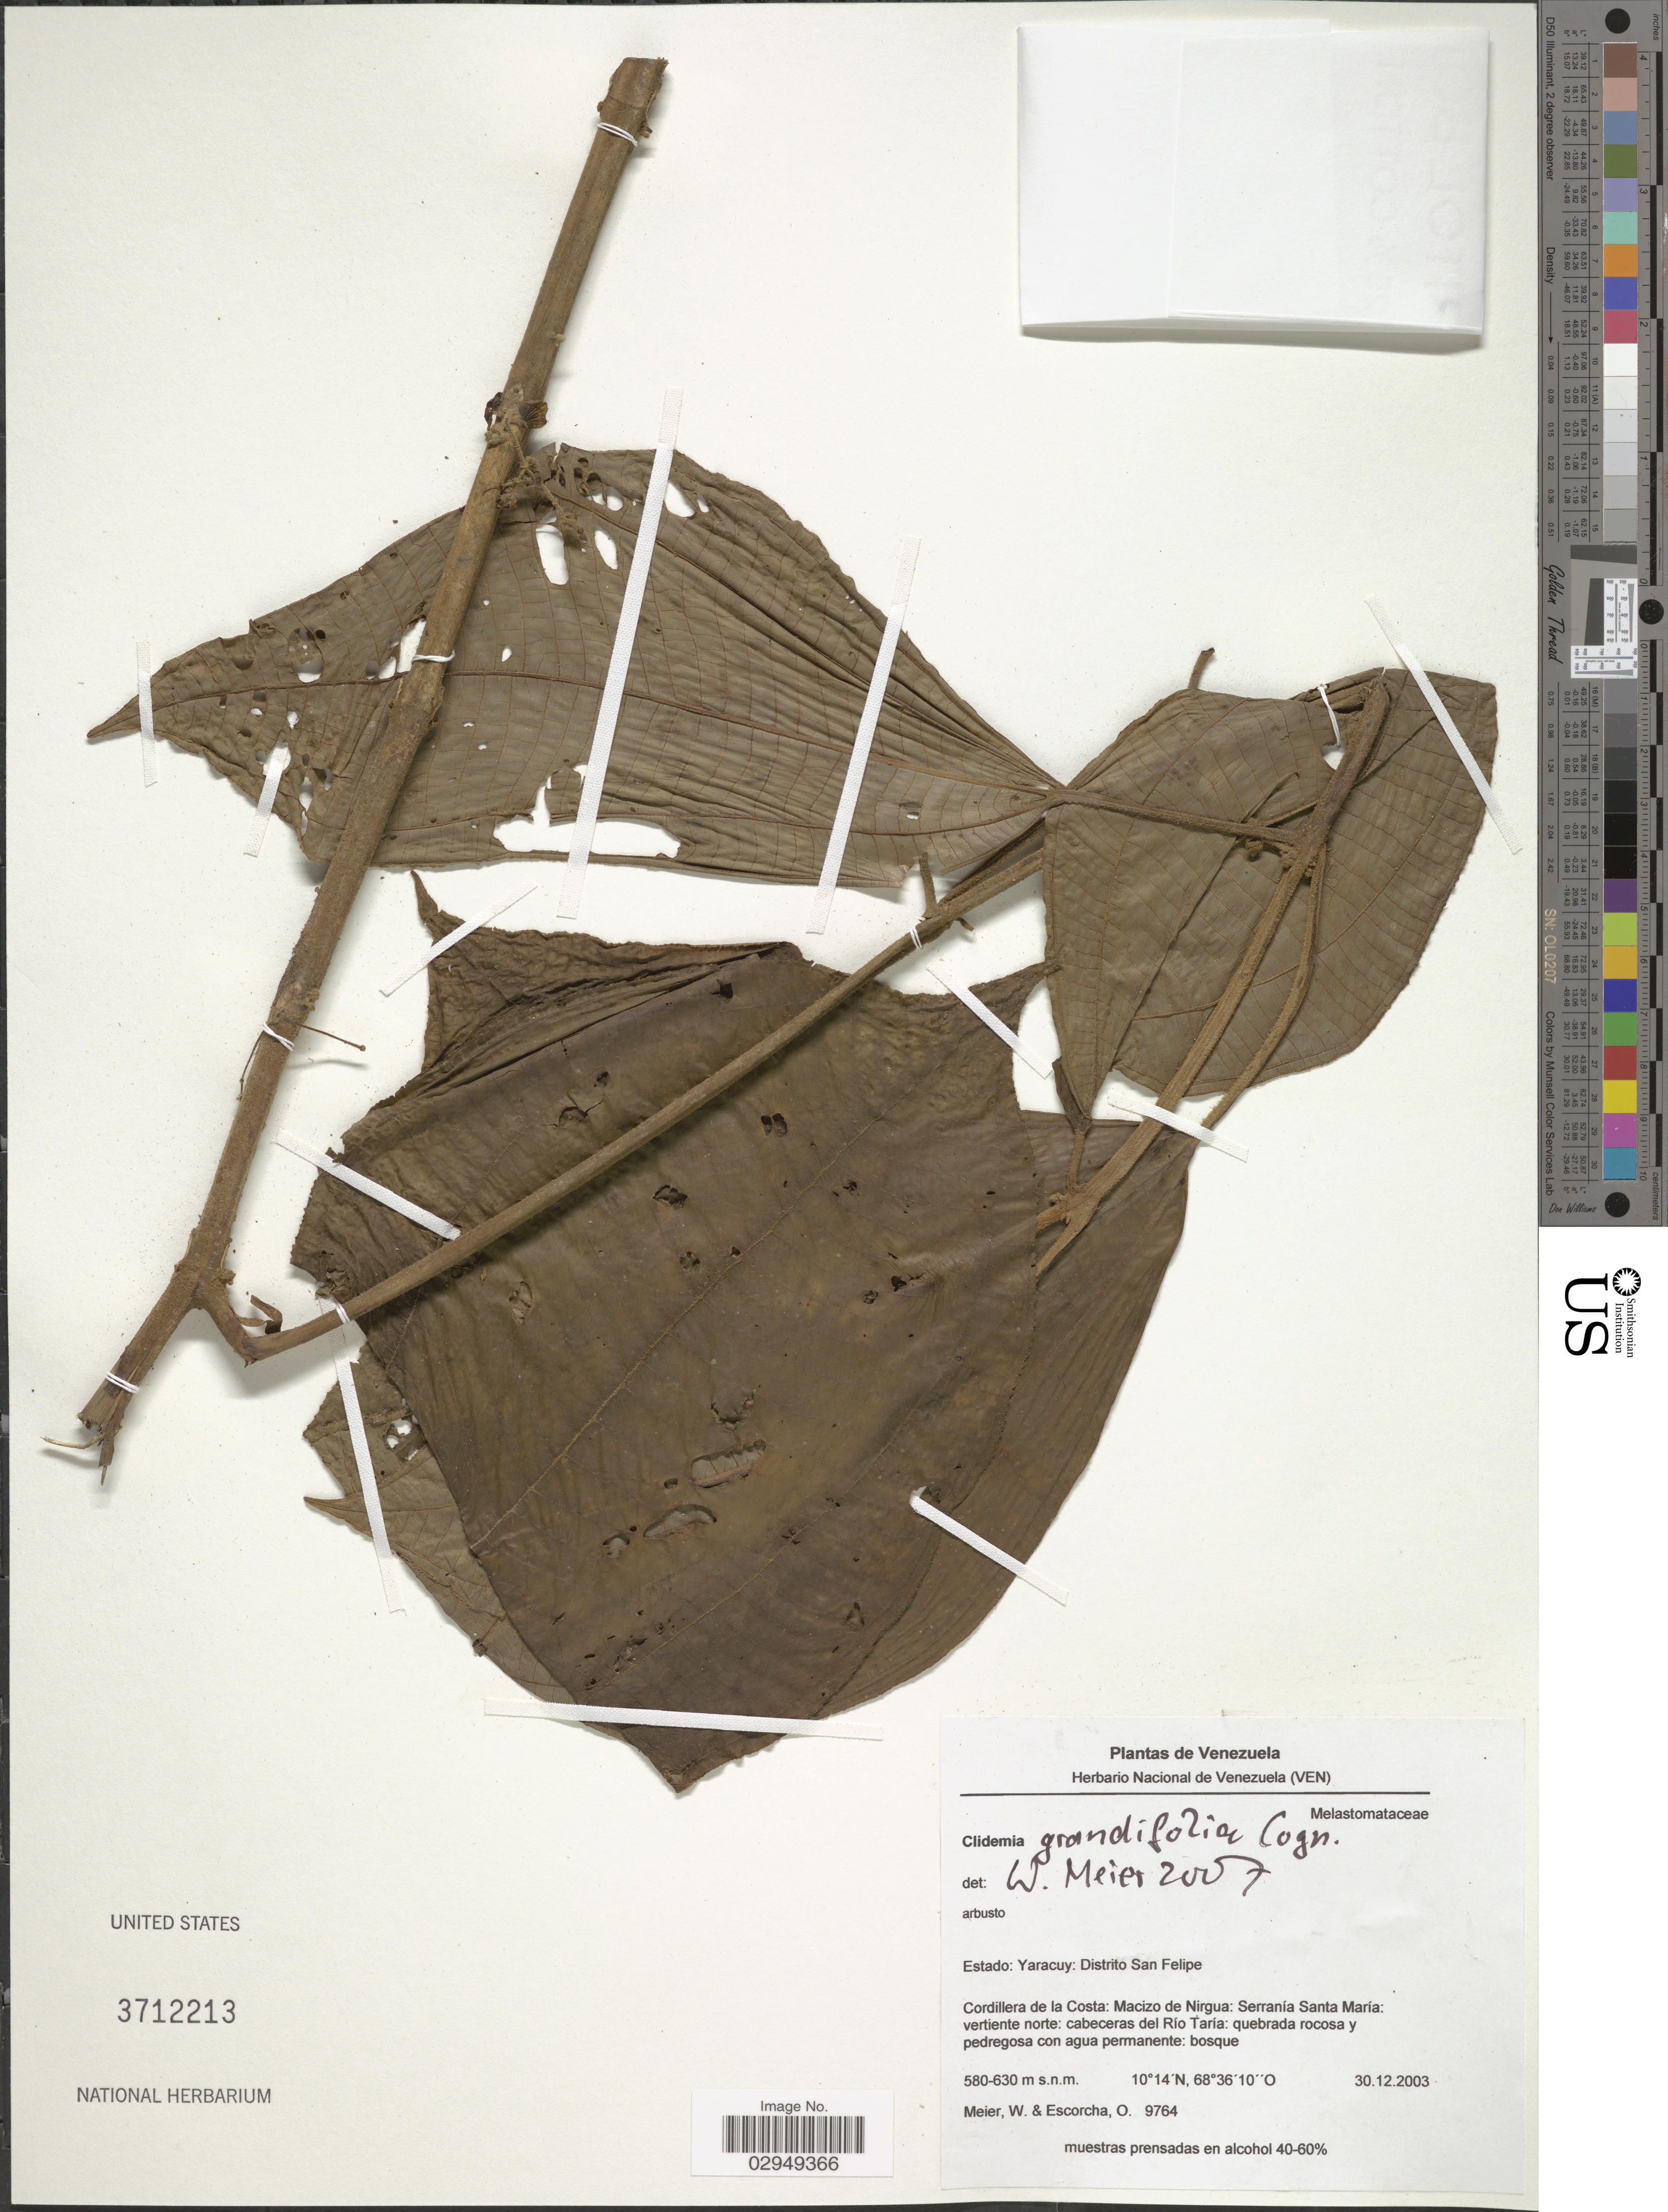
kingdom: Plantae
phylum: Tracheophyta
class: Magnoliopsida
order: Myrtales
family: Melastomataceae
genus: Clidemia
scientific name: Clidemia grandifolia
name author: Cogn.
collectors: W. Meier & O. Escorcha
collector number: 9764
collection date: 2003-12-30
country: Venezuela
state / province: Yaracuy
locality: Estado: Yaracuy: Distrito San Felipe. Cordillera de la Costa: Macizo de Nirgua: Serranía Santa María: vertiente norte: cabeceras del Río Taría.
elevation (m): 580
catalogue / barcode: US 3712213